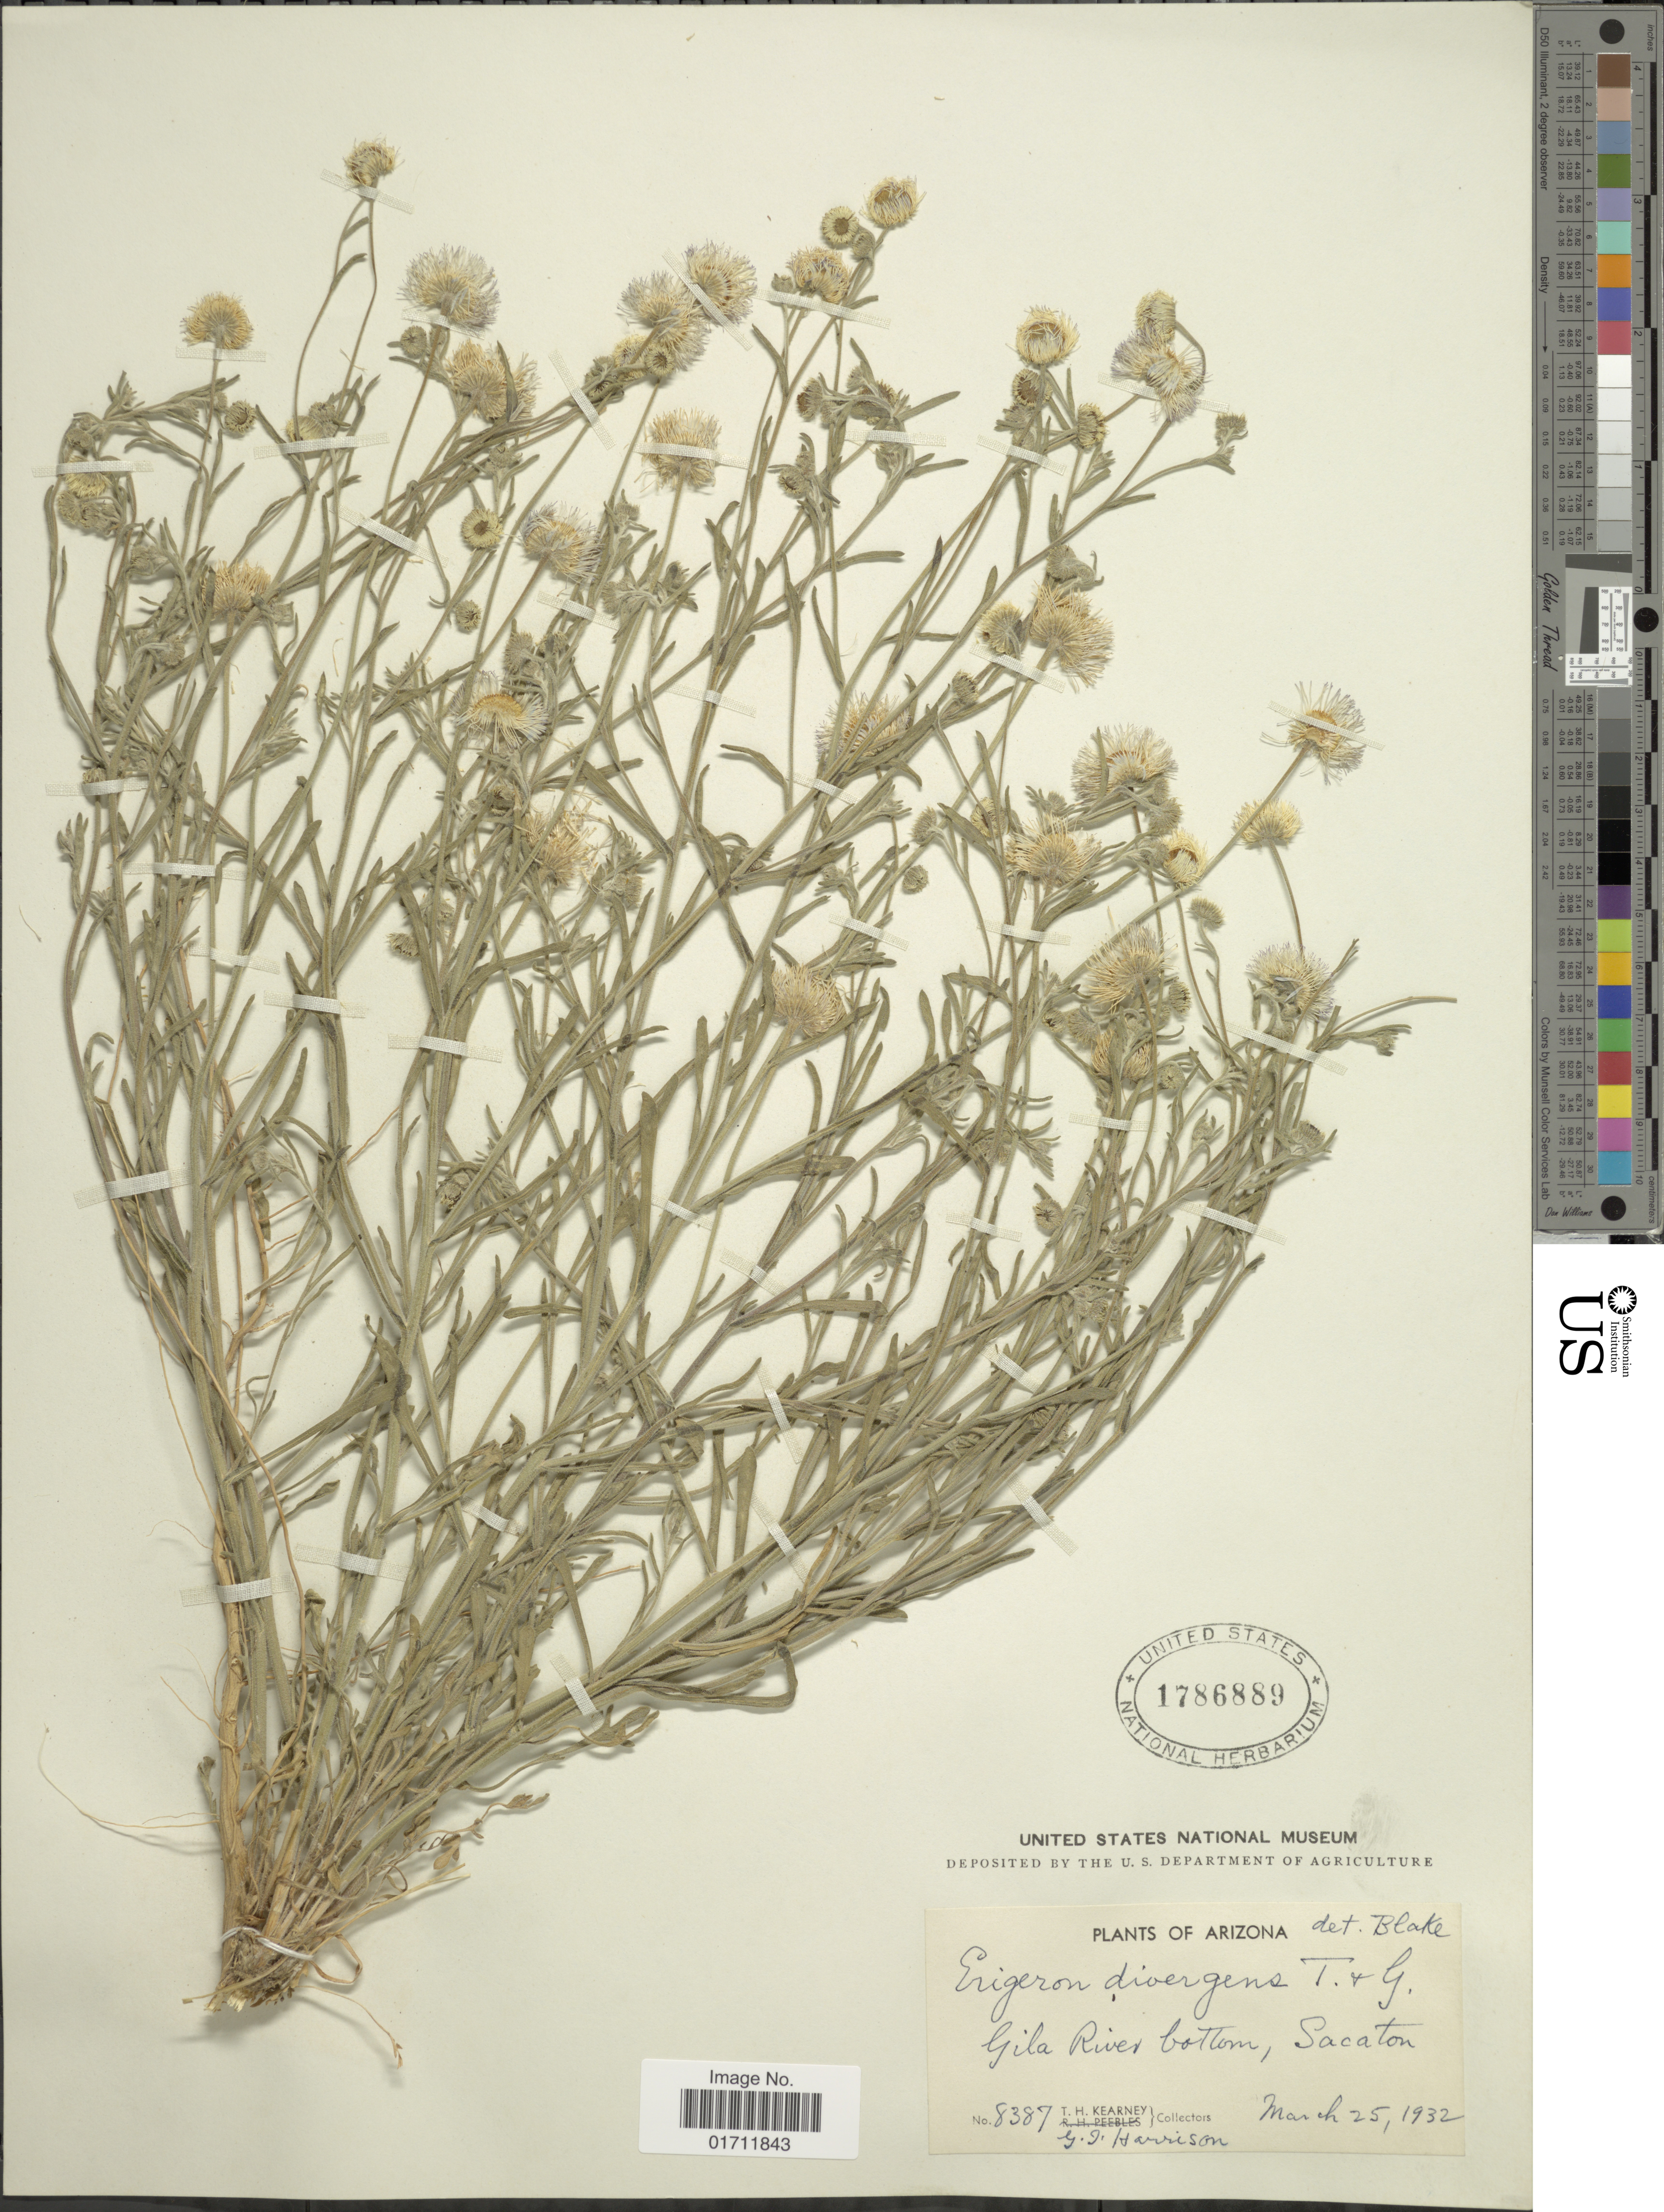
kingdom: Plantae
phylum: Tracheophyta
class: Magnoliopsida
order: Asterales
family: Asteraceae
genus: Erigeron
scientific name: Erigeron divergens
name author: Torr. & A. Gray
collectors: T. H. Kearney & G. J. Harrison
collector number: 8387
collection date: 1932-03-25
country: United States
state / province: Arizona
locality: Gila River bottom, Sacaton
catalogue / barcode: US 1786889